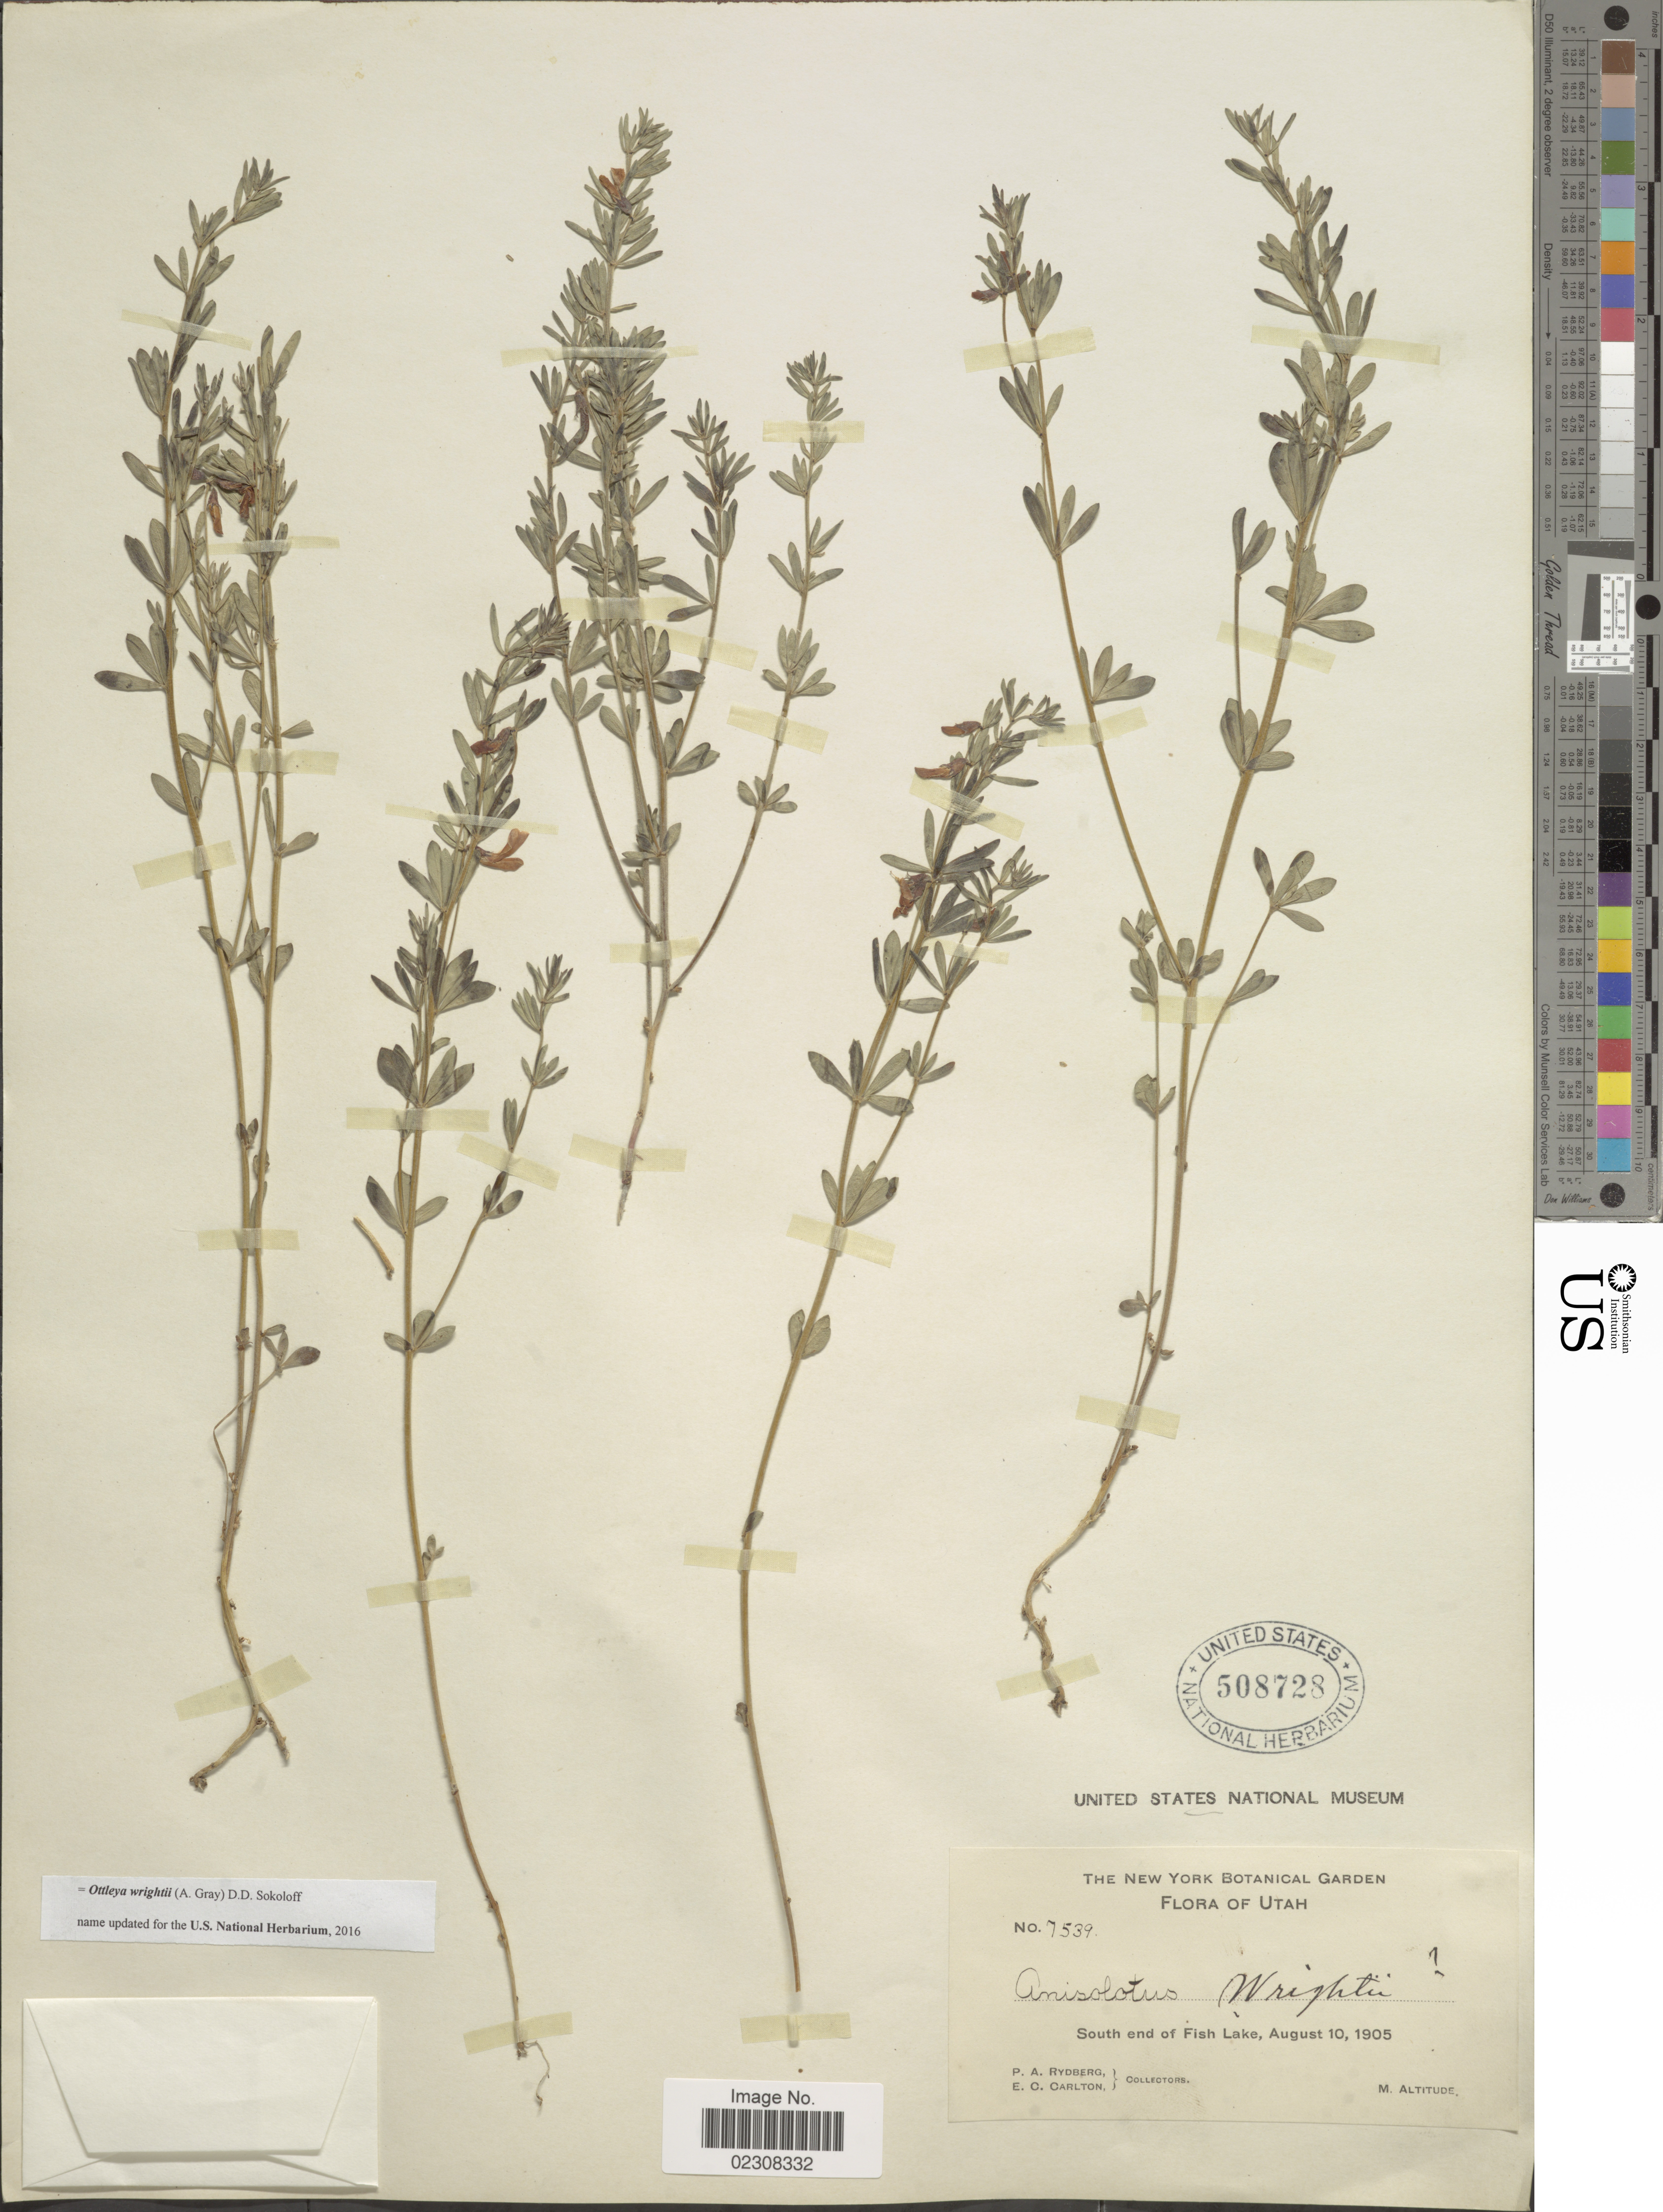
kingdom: Plantae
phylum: Tracheophyta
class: Magnoliopsida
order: Fabales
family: Fabaceae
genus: Ottleya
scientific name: Ottleya wrightii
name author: (A. Gray) D.D. Sokoloff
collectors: P. A. Rydberg & E. Carlton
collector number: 7539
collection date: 1905-08-10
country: United States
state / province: Utah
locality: South end of Fish Lake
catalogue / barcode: US 508728